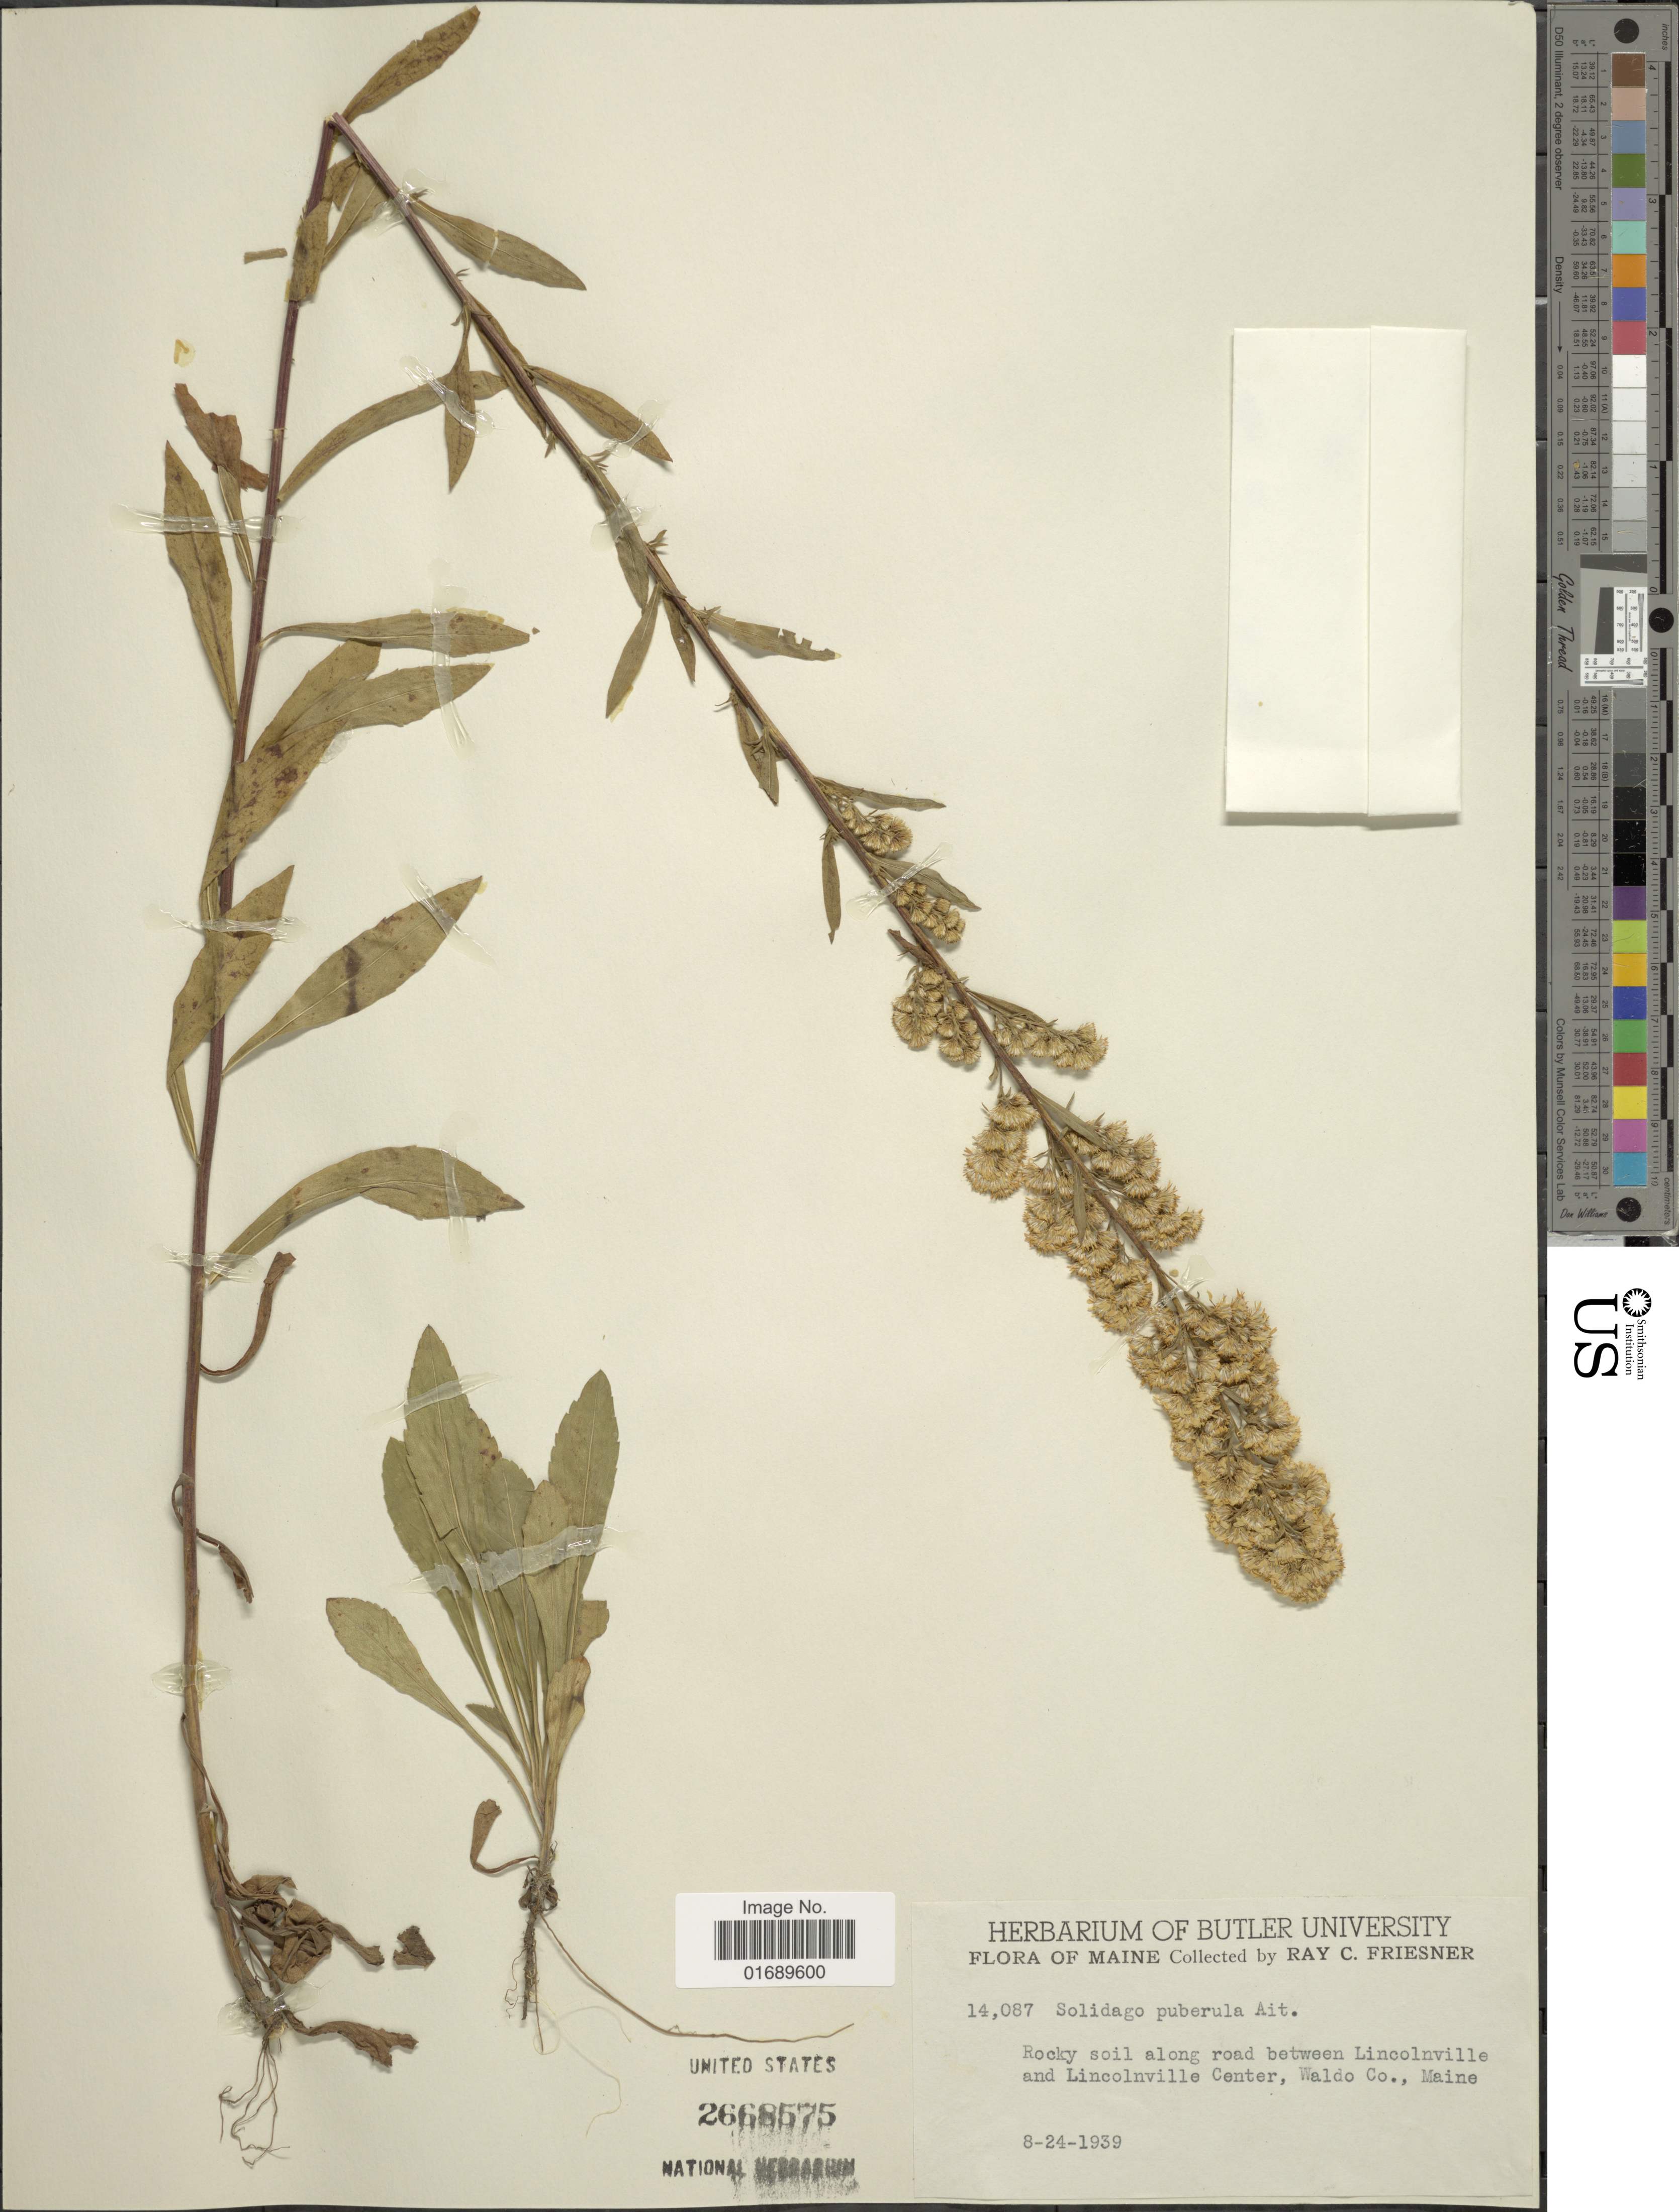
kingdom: Plantae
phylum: Tracheophyta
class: Magnoliopsida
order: Asterales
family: Asteraceae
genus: Solidago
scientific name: Solidago puberula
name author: Nutt.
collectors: R. Friesner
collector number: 14087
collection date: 1939-08-24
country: United States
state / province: Maine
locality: Rocky soil along road between Lincolnville and Lincolnville Center, Waldo county, Maine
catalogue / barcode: US 2668575